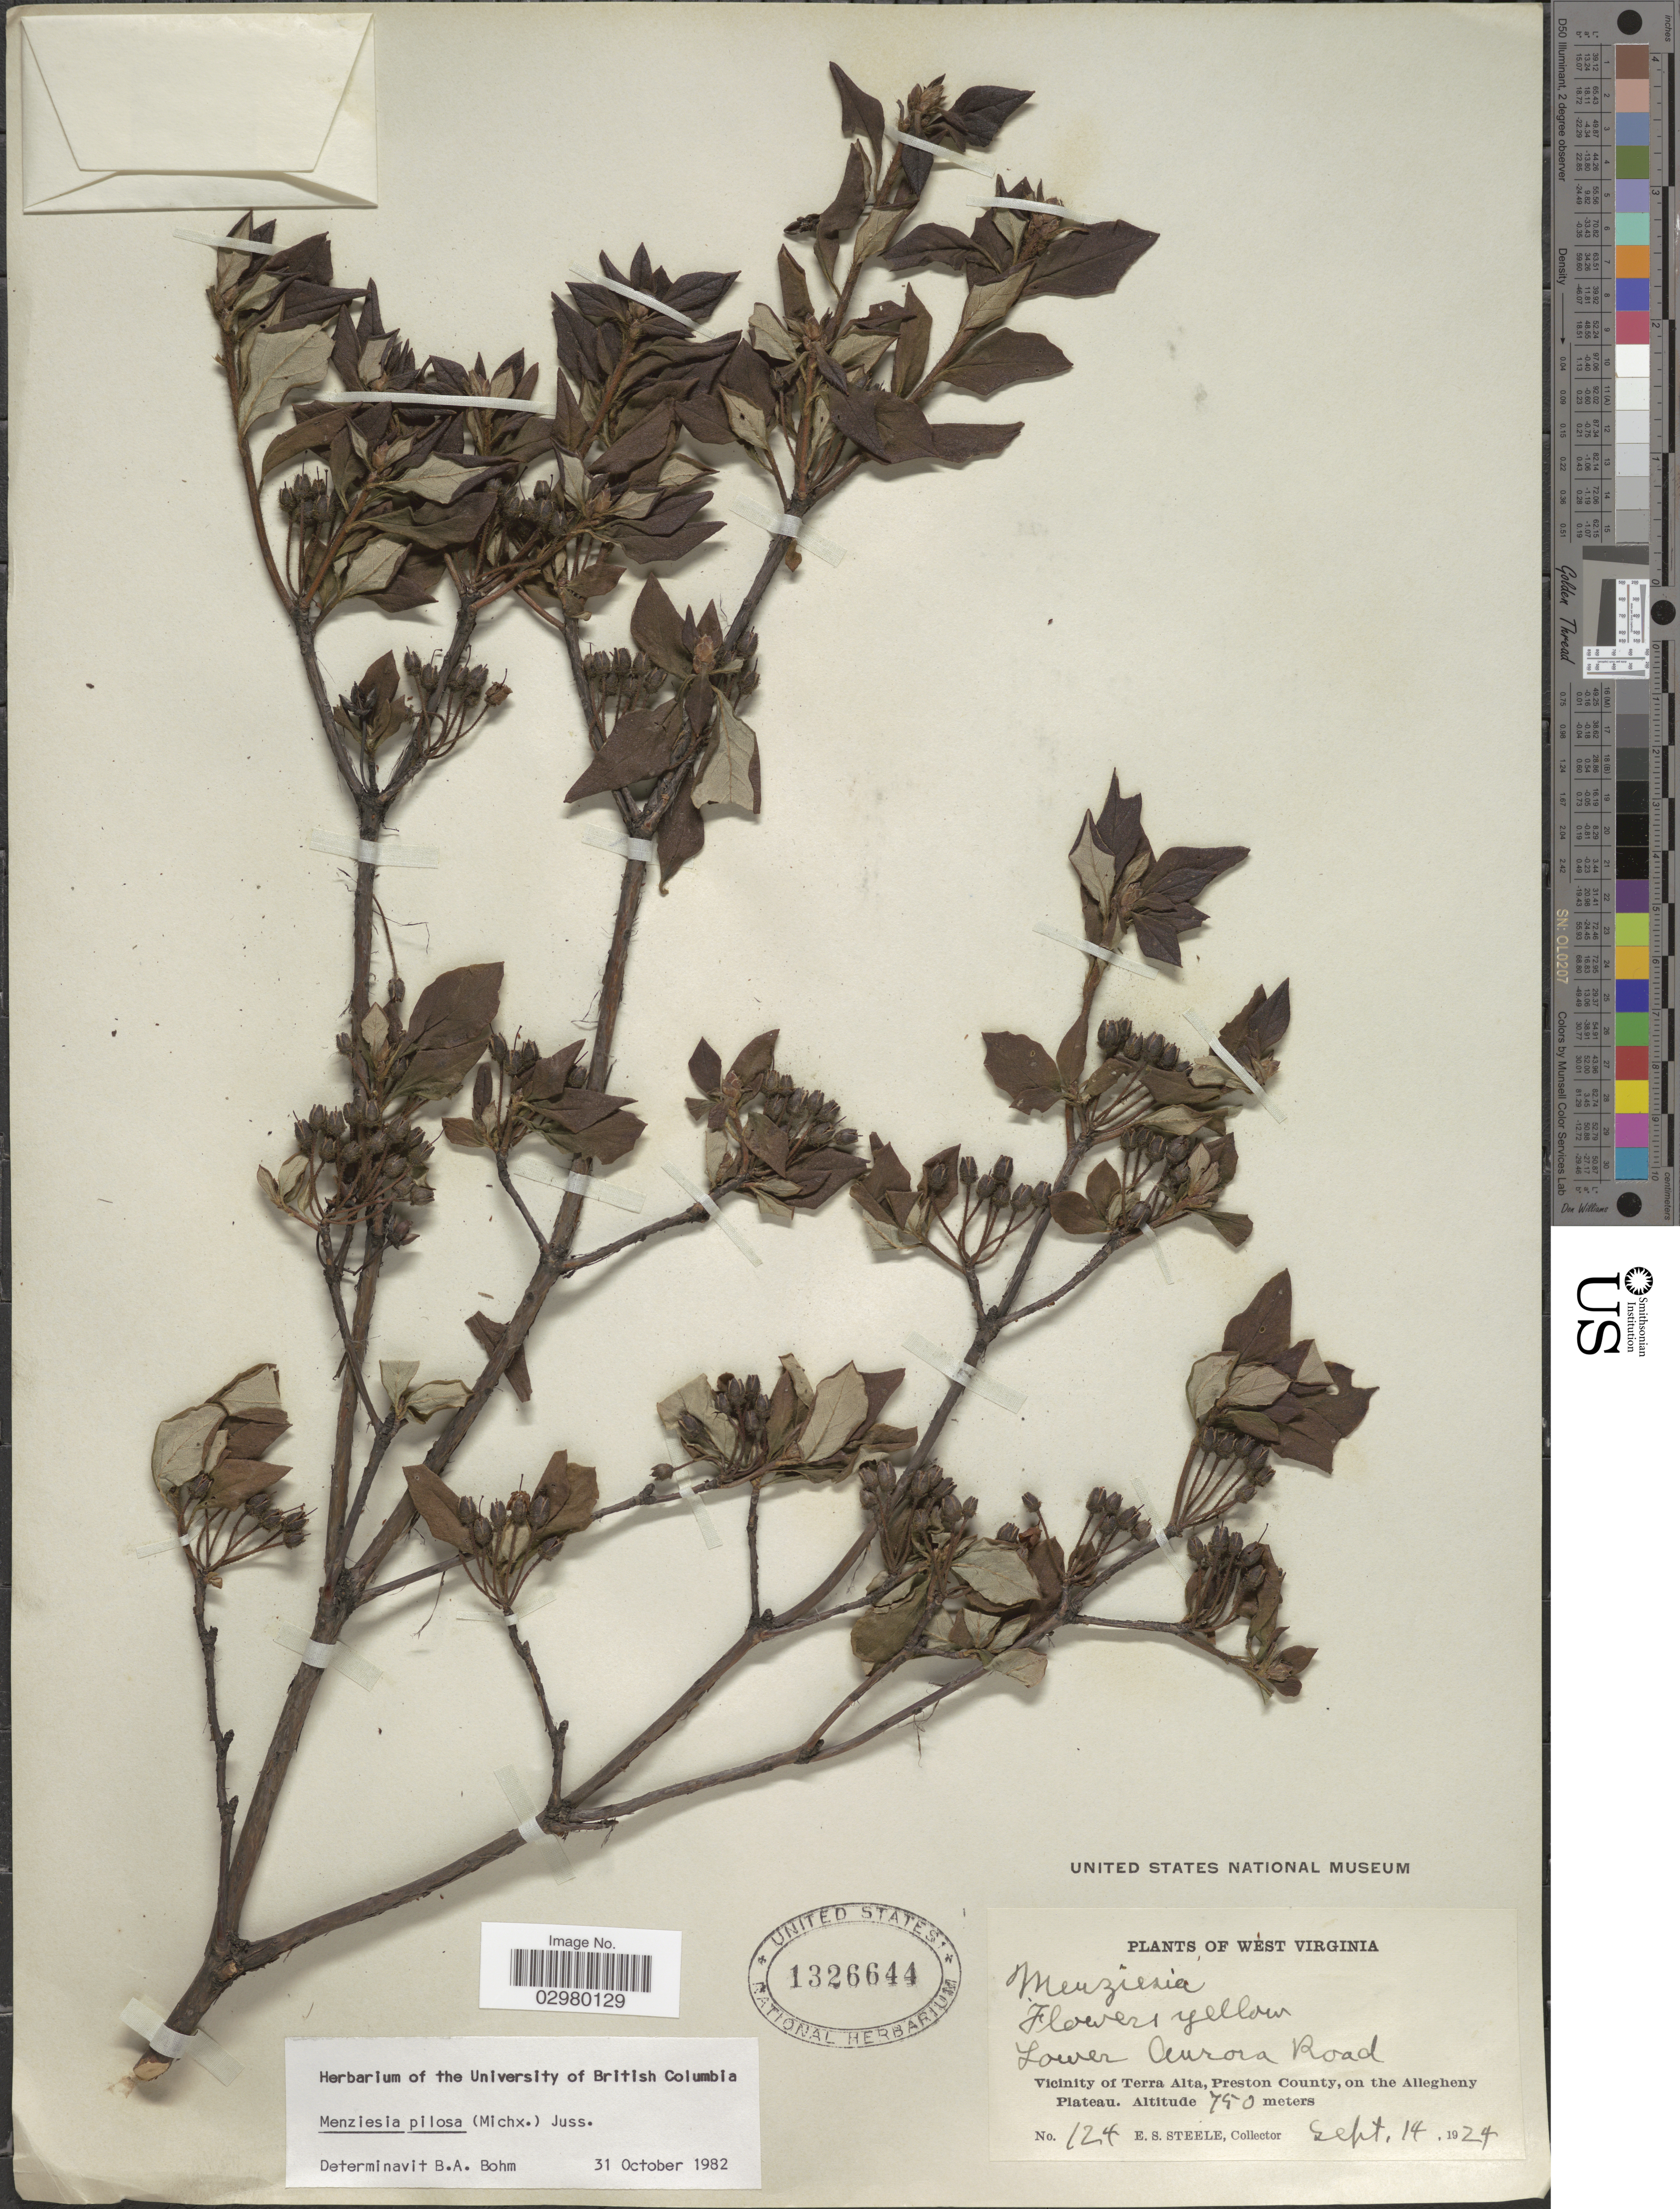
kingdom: Plantae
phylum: Tracheophyta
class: Magnoliopsida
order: Ericales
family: Ericaceae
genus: Menziesia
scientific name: Menziesia pilosa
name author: (Michx.) Juss.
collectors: E. Steele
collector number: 124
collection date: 1924-09-14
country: United States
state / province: West Virginia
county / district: Preston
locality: Lower Aurora Road. Vicinity of Terra Alta, Preston County, on the Allegheny Plateau.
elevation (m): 750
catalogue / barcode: US 1326644